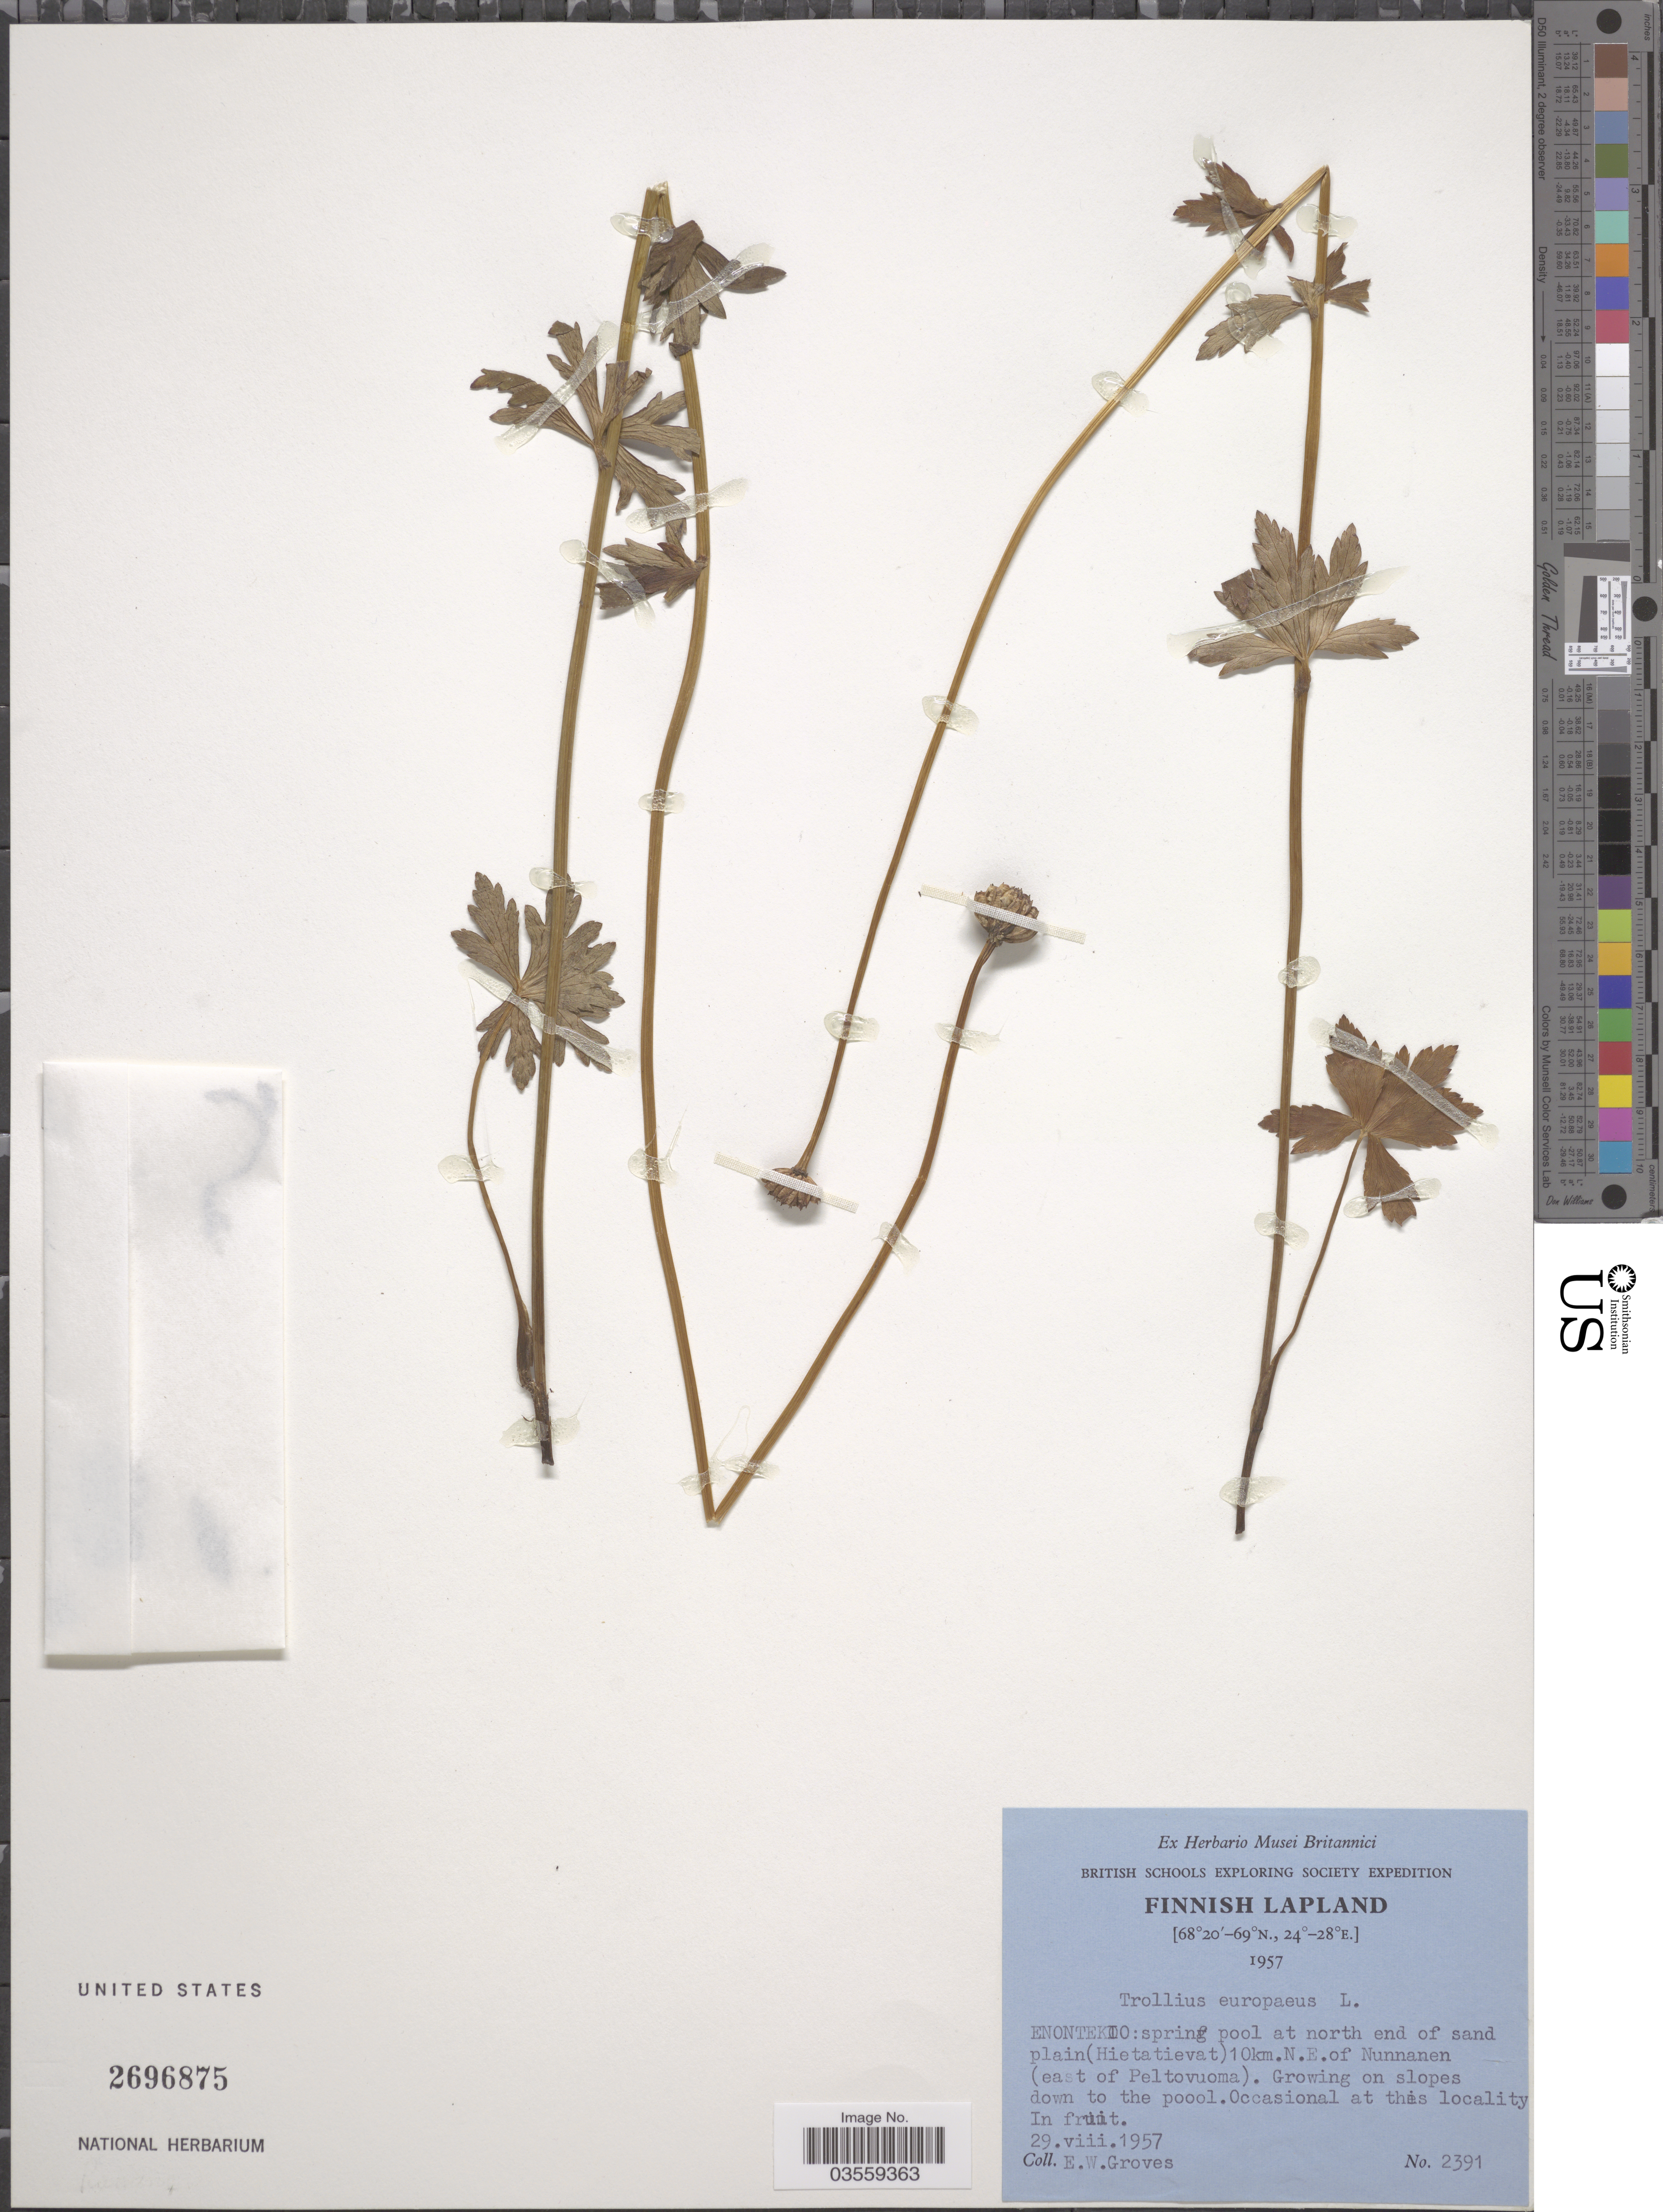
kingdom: Plantae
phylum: Tracheophyta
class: Magnoliopsida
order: Ranunculales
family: Ranunculaceae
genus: Trollius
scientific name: Trollius europaeus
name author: L.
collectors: E. Groves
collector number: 2391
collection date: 1957-08-29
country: Finland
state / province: Lappi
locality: Finnish Lapland. Enontekio: spring pool at north end of sand plain (Hietatievat) 10 km. N. E.of Nunnanen (east of Peltovuoma). On slopes down to the pool.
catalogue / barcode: US 2696875